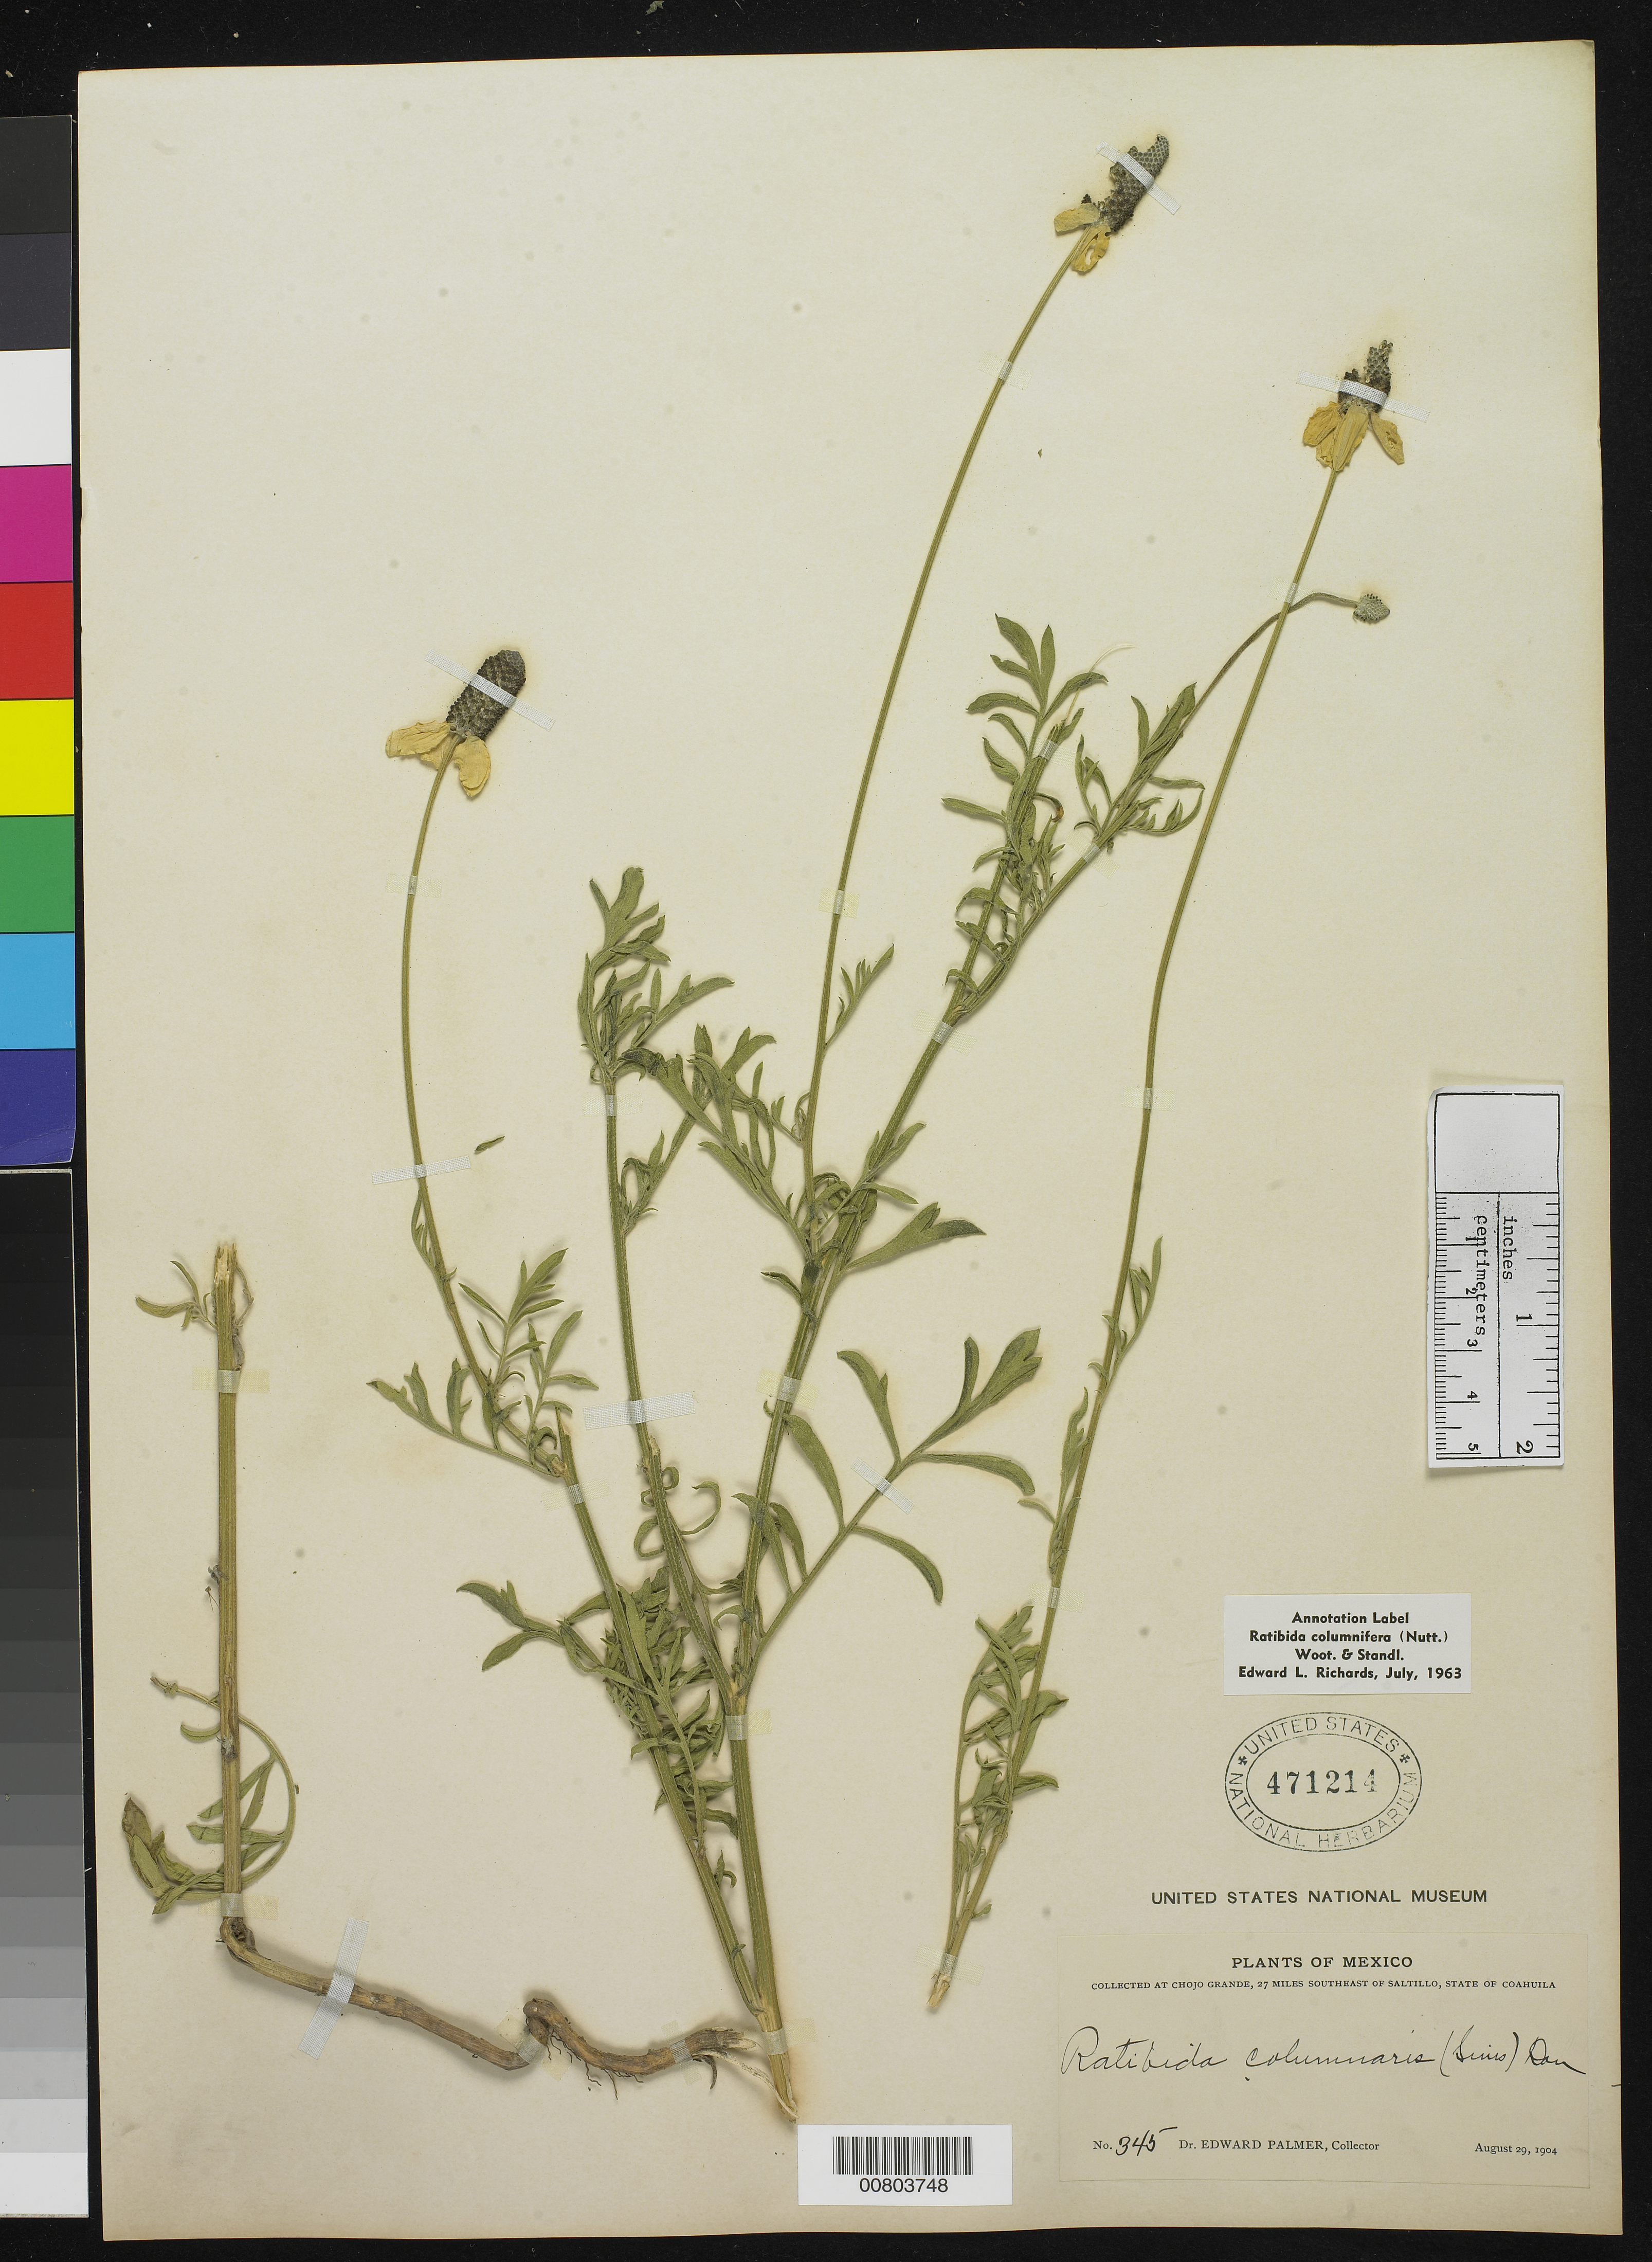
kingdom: Plantae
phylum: Tracheophyta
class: Magnoliopsida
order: Asterales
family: Asteraceae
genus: Ratibida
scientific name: Ratibida columnaris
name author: (Pursh) D. Don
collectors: E. Palmer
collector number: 345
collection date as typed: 29 Aug 1904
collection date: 1904-08-29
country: Mexico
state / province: Coahuila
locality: Chojo Grande, 27 miles southeast of Saltillo, Coahuila.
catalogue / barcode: US 471214